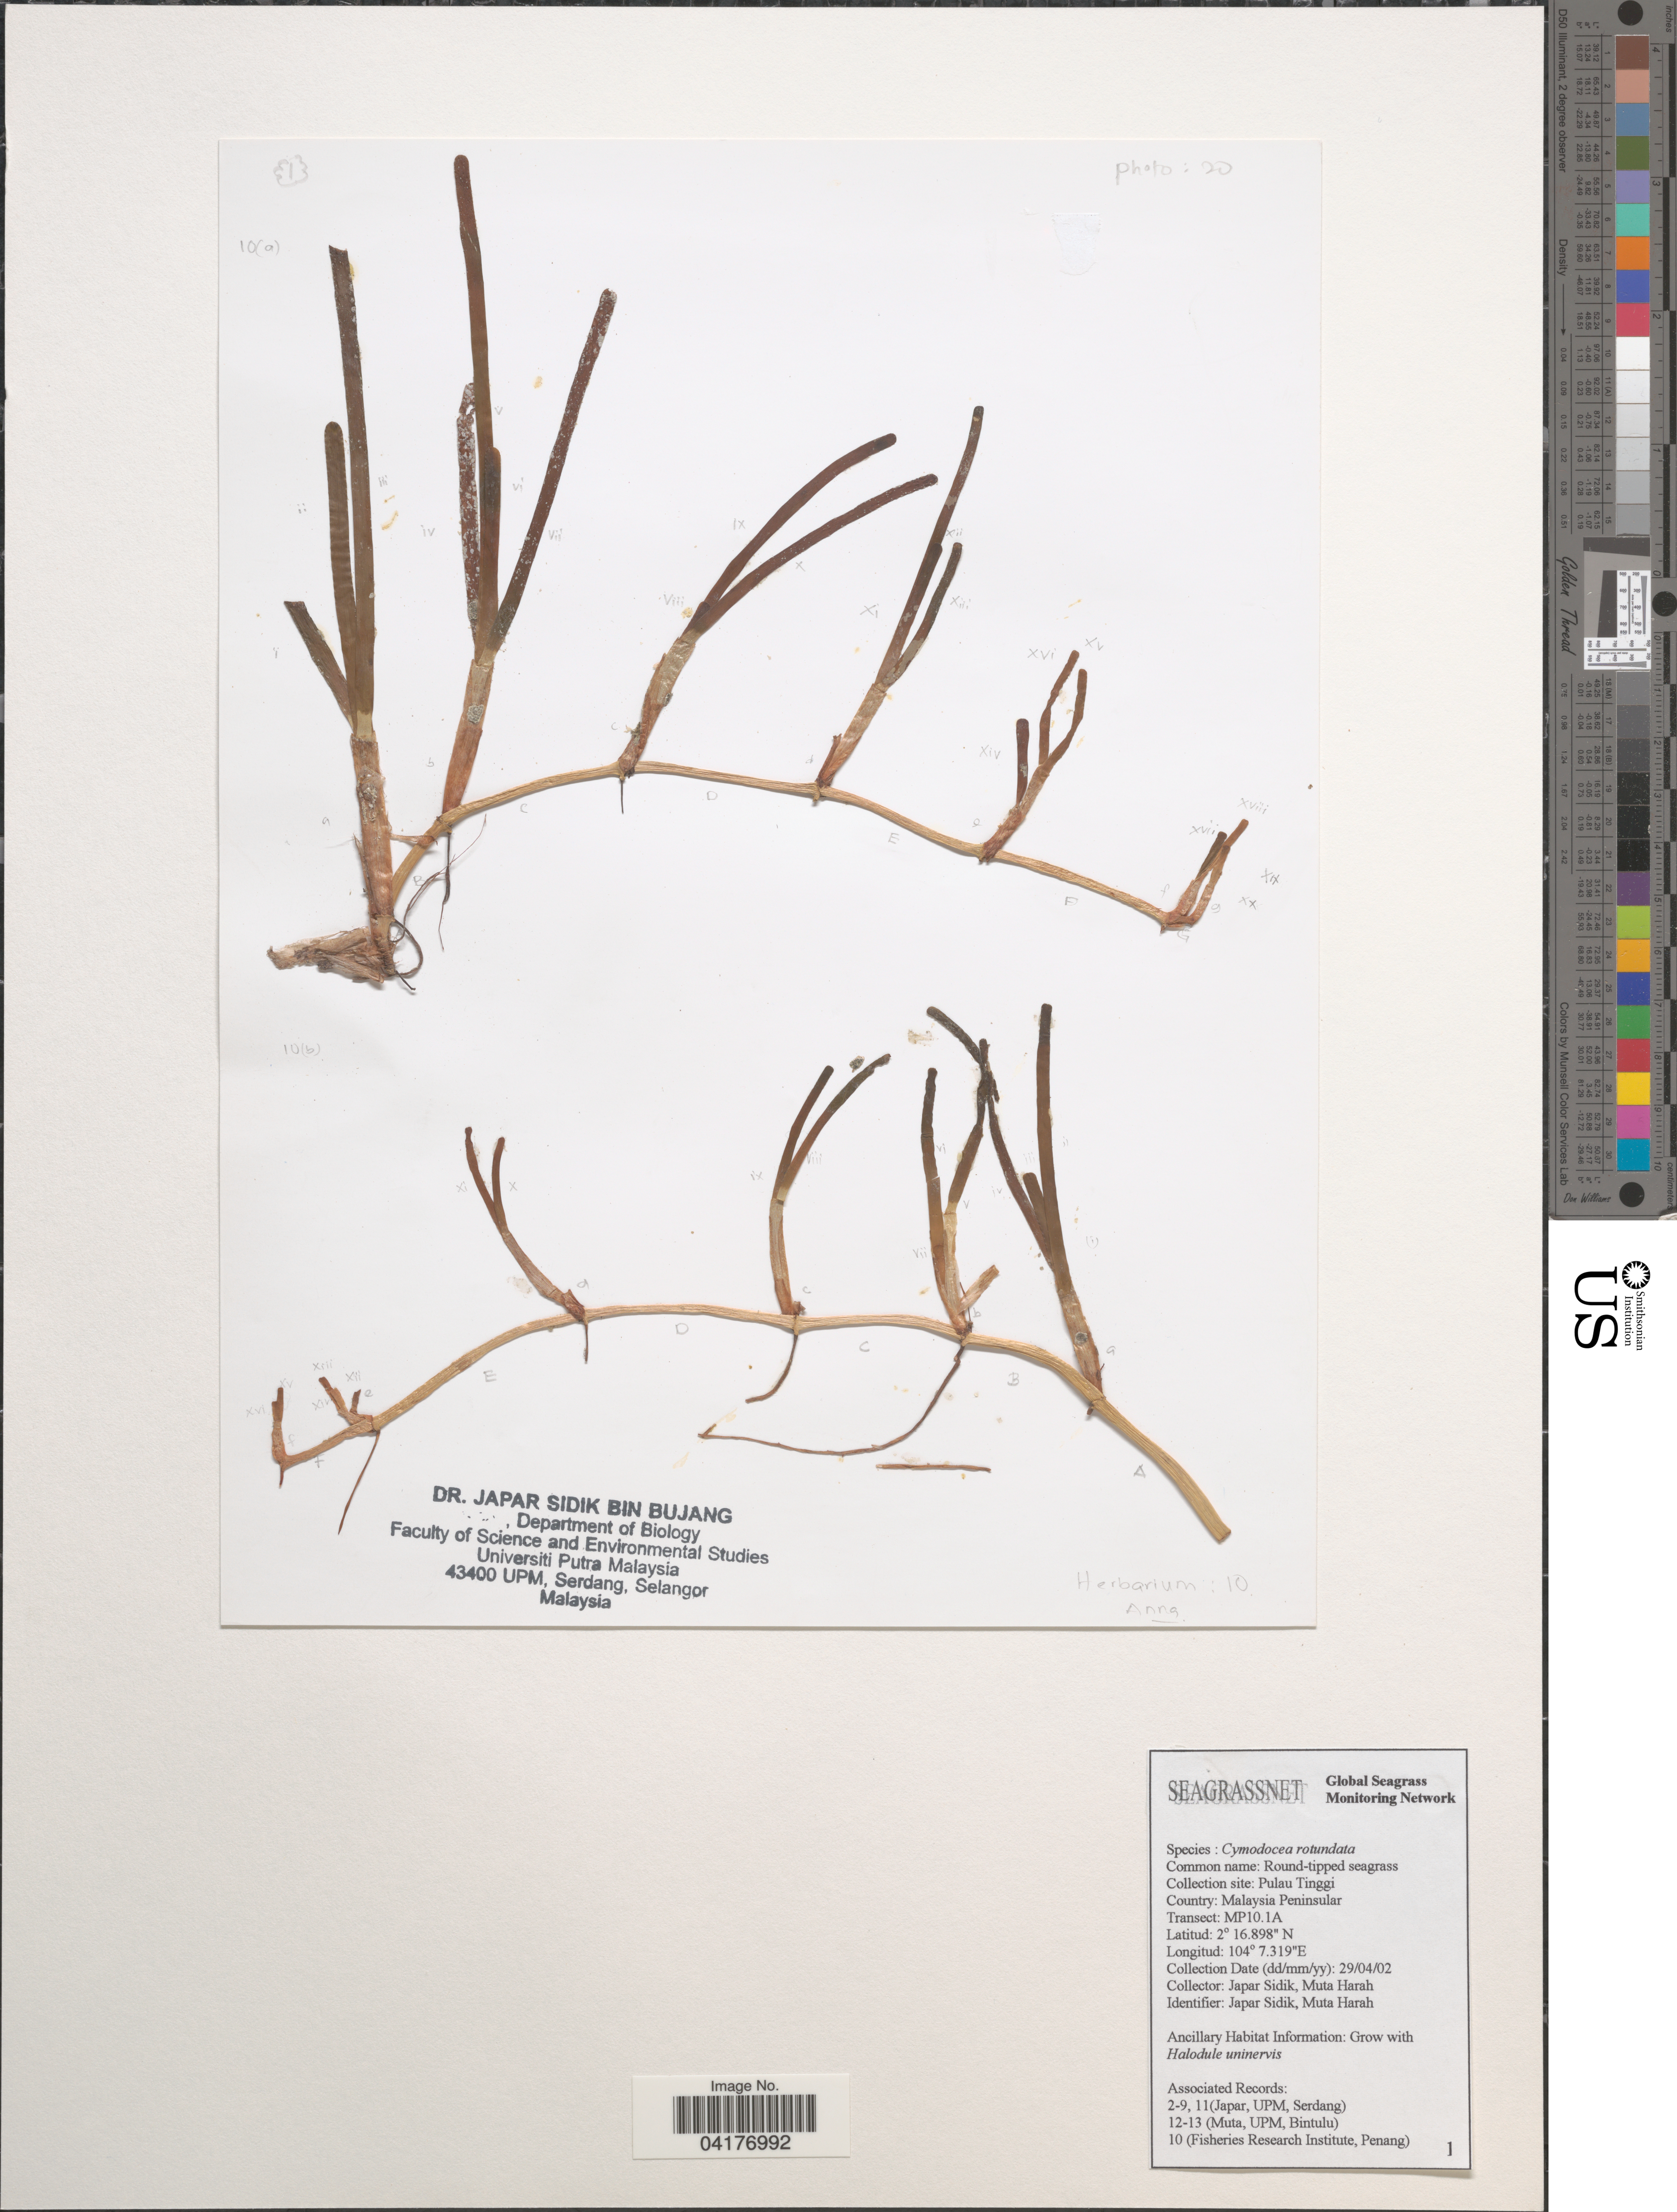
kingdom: Plantae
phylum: Tracheophyta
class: Liliopsida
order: Alismatales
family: Cymodoceaceae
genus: Cymodocea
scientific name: Cymodocea rotundata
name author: Asch. & Schweinf.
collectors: J. Sidik & M. Harah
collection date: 2002-04-29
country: Malaysia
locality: Collection site: Pulau Tinggi. Country: Malaysia Peninsular. Transect: MP10.1A.